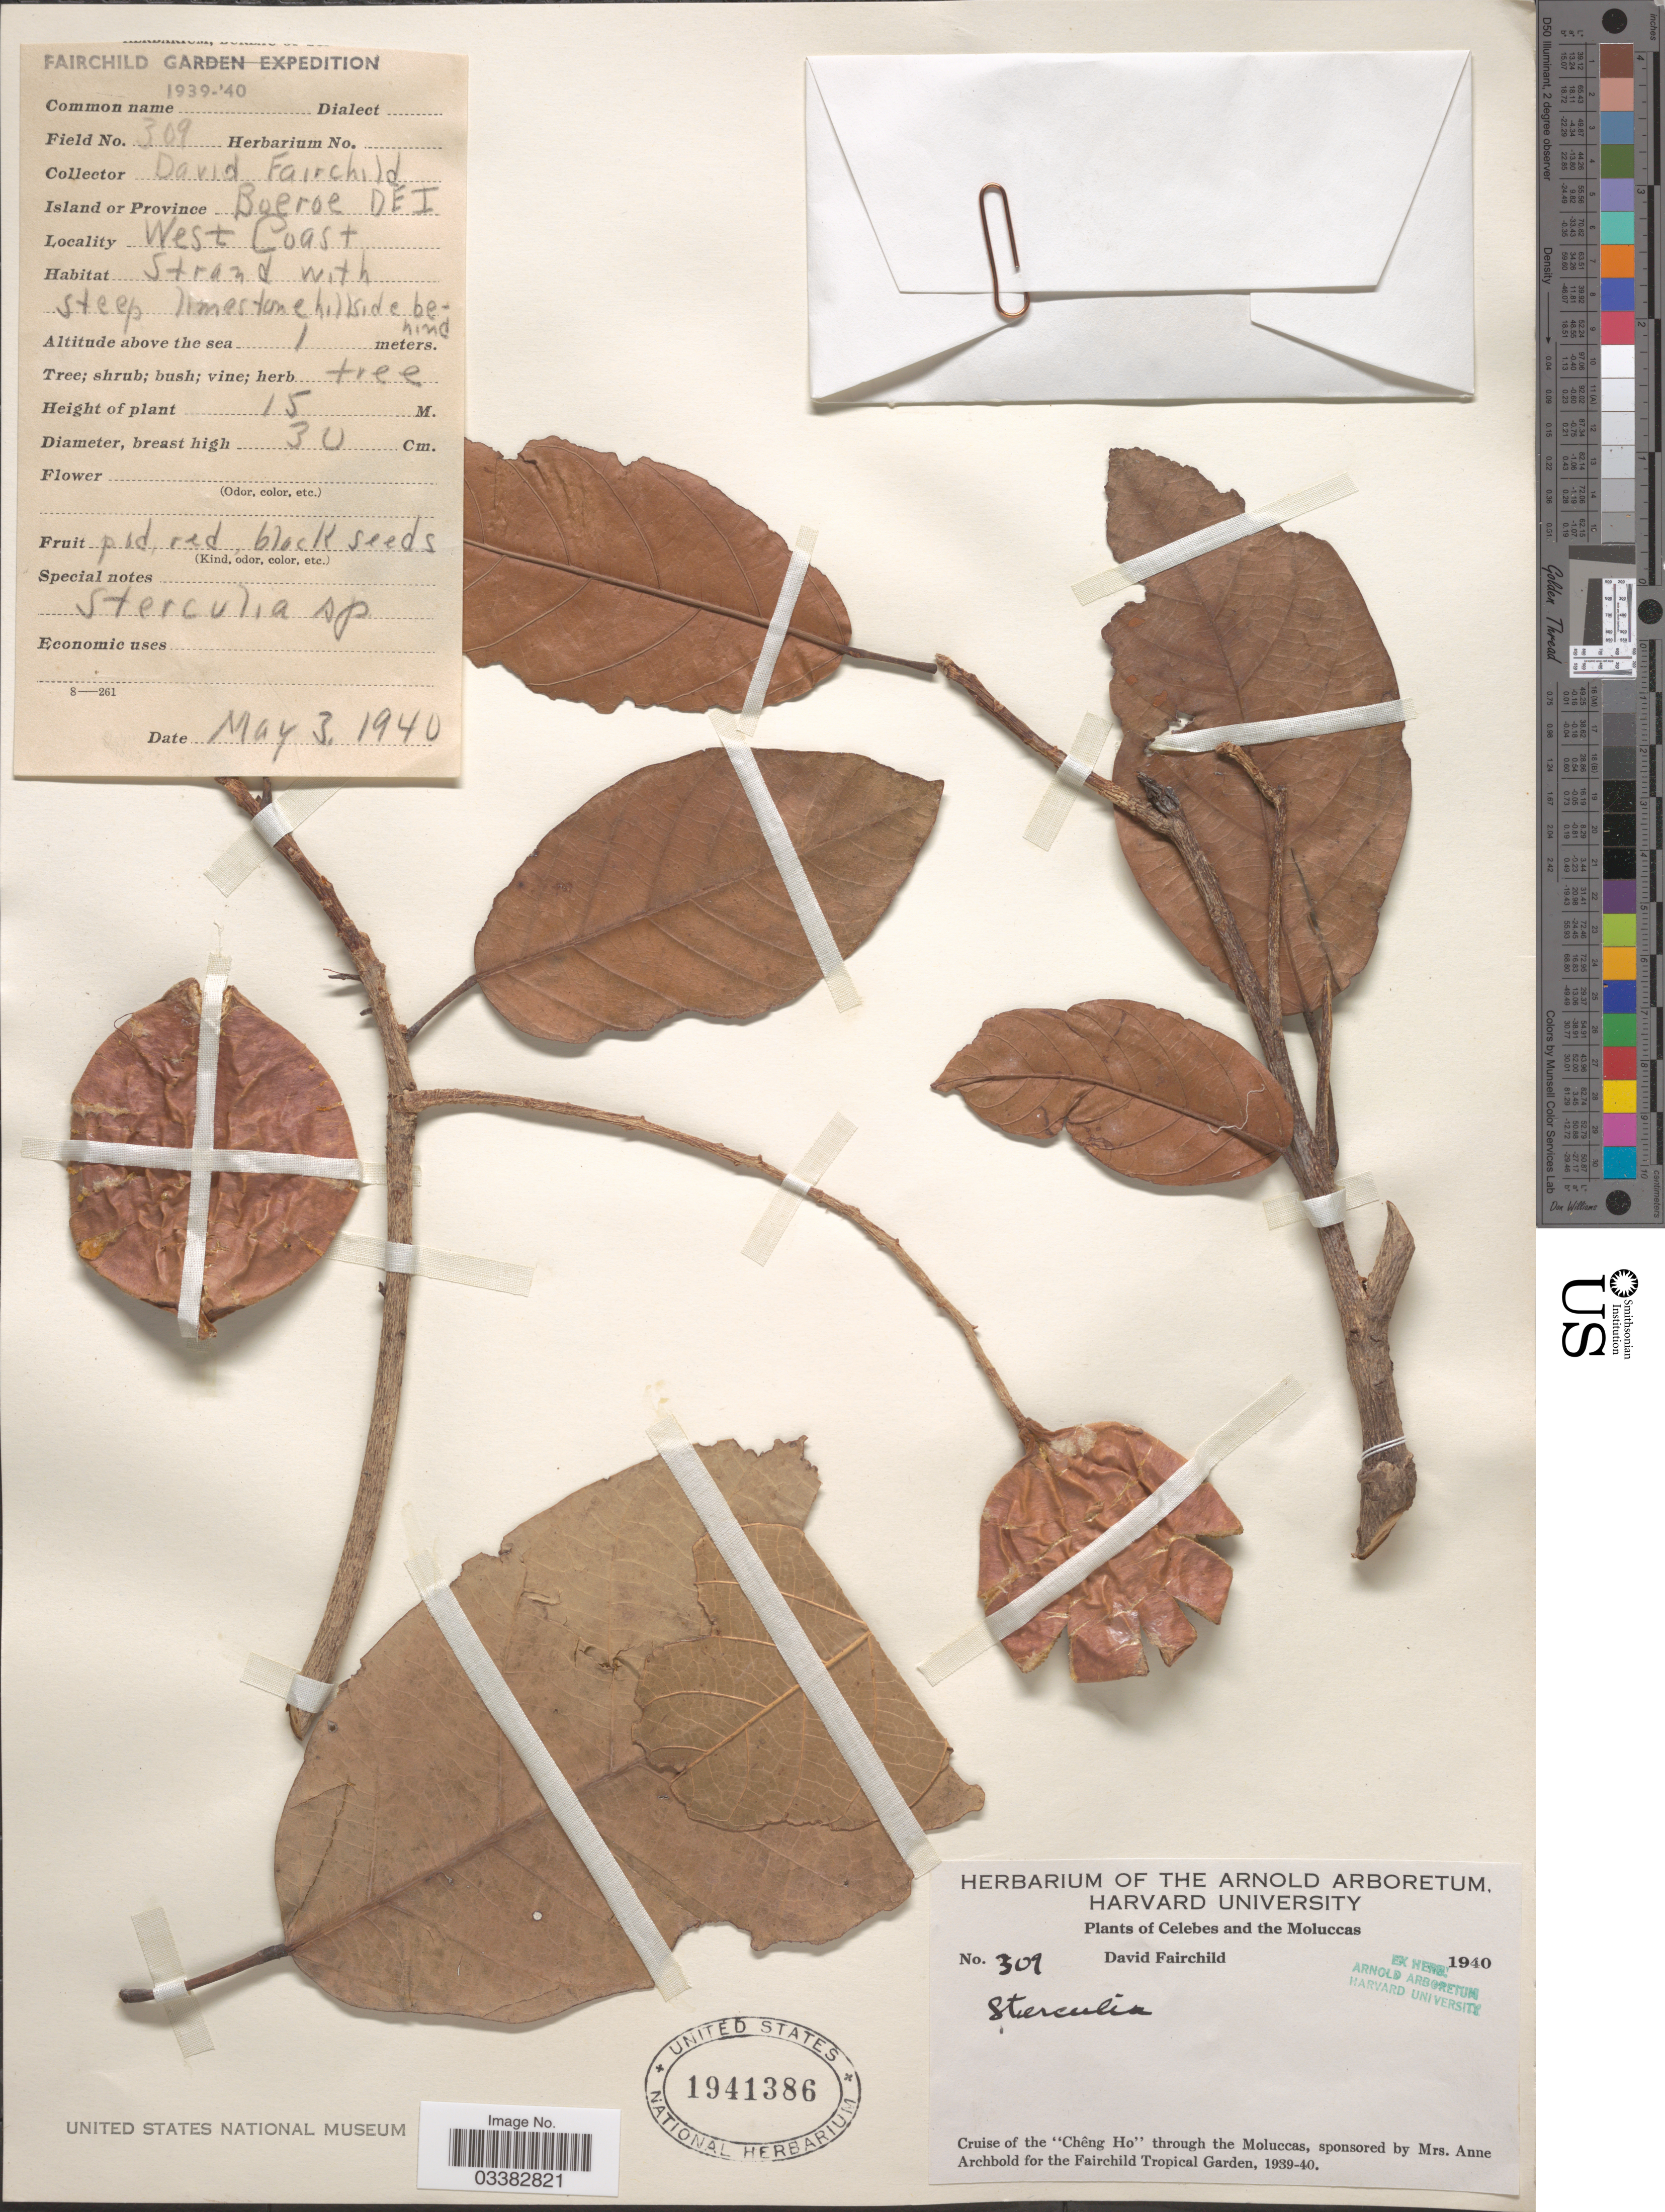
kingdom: Plantae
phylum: Tracheophyta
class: Magnoliopsida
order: Malvales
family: Malvaceae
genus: Sterculia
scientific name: Sterculia sp.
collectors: D. Fairchild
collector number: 309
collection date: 1940-05-03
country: Indonesia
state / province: Maluku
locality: Celebes and the Moluccas. Province Boeroe DEI. West Coast.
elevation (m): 1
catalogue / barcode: US 1941386